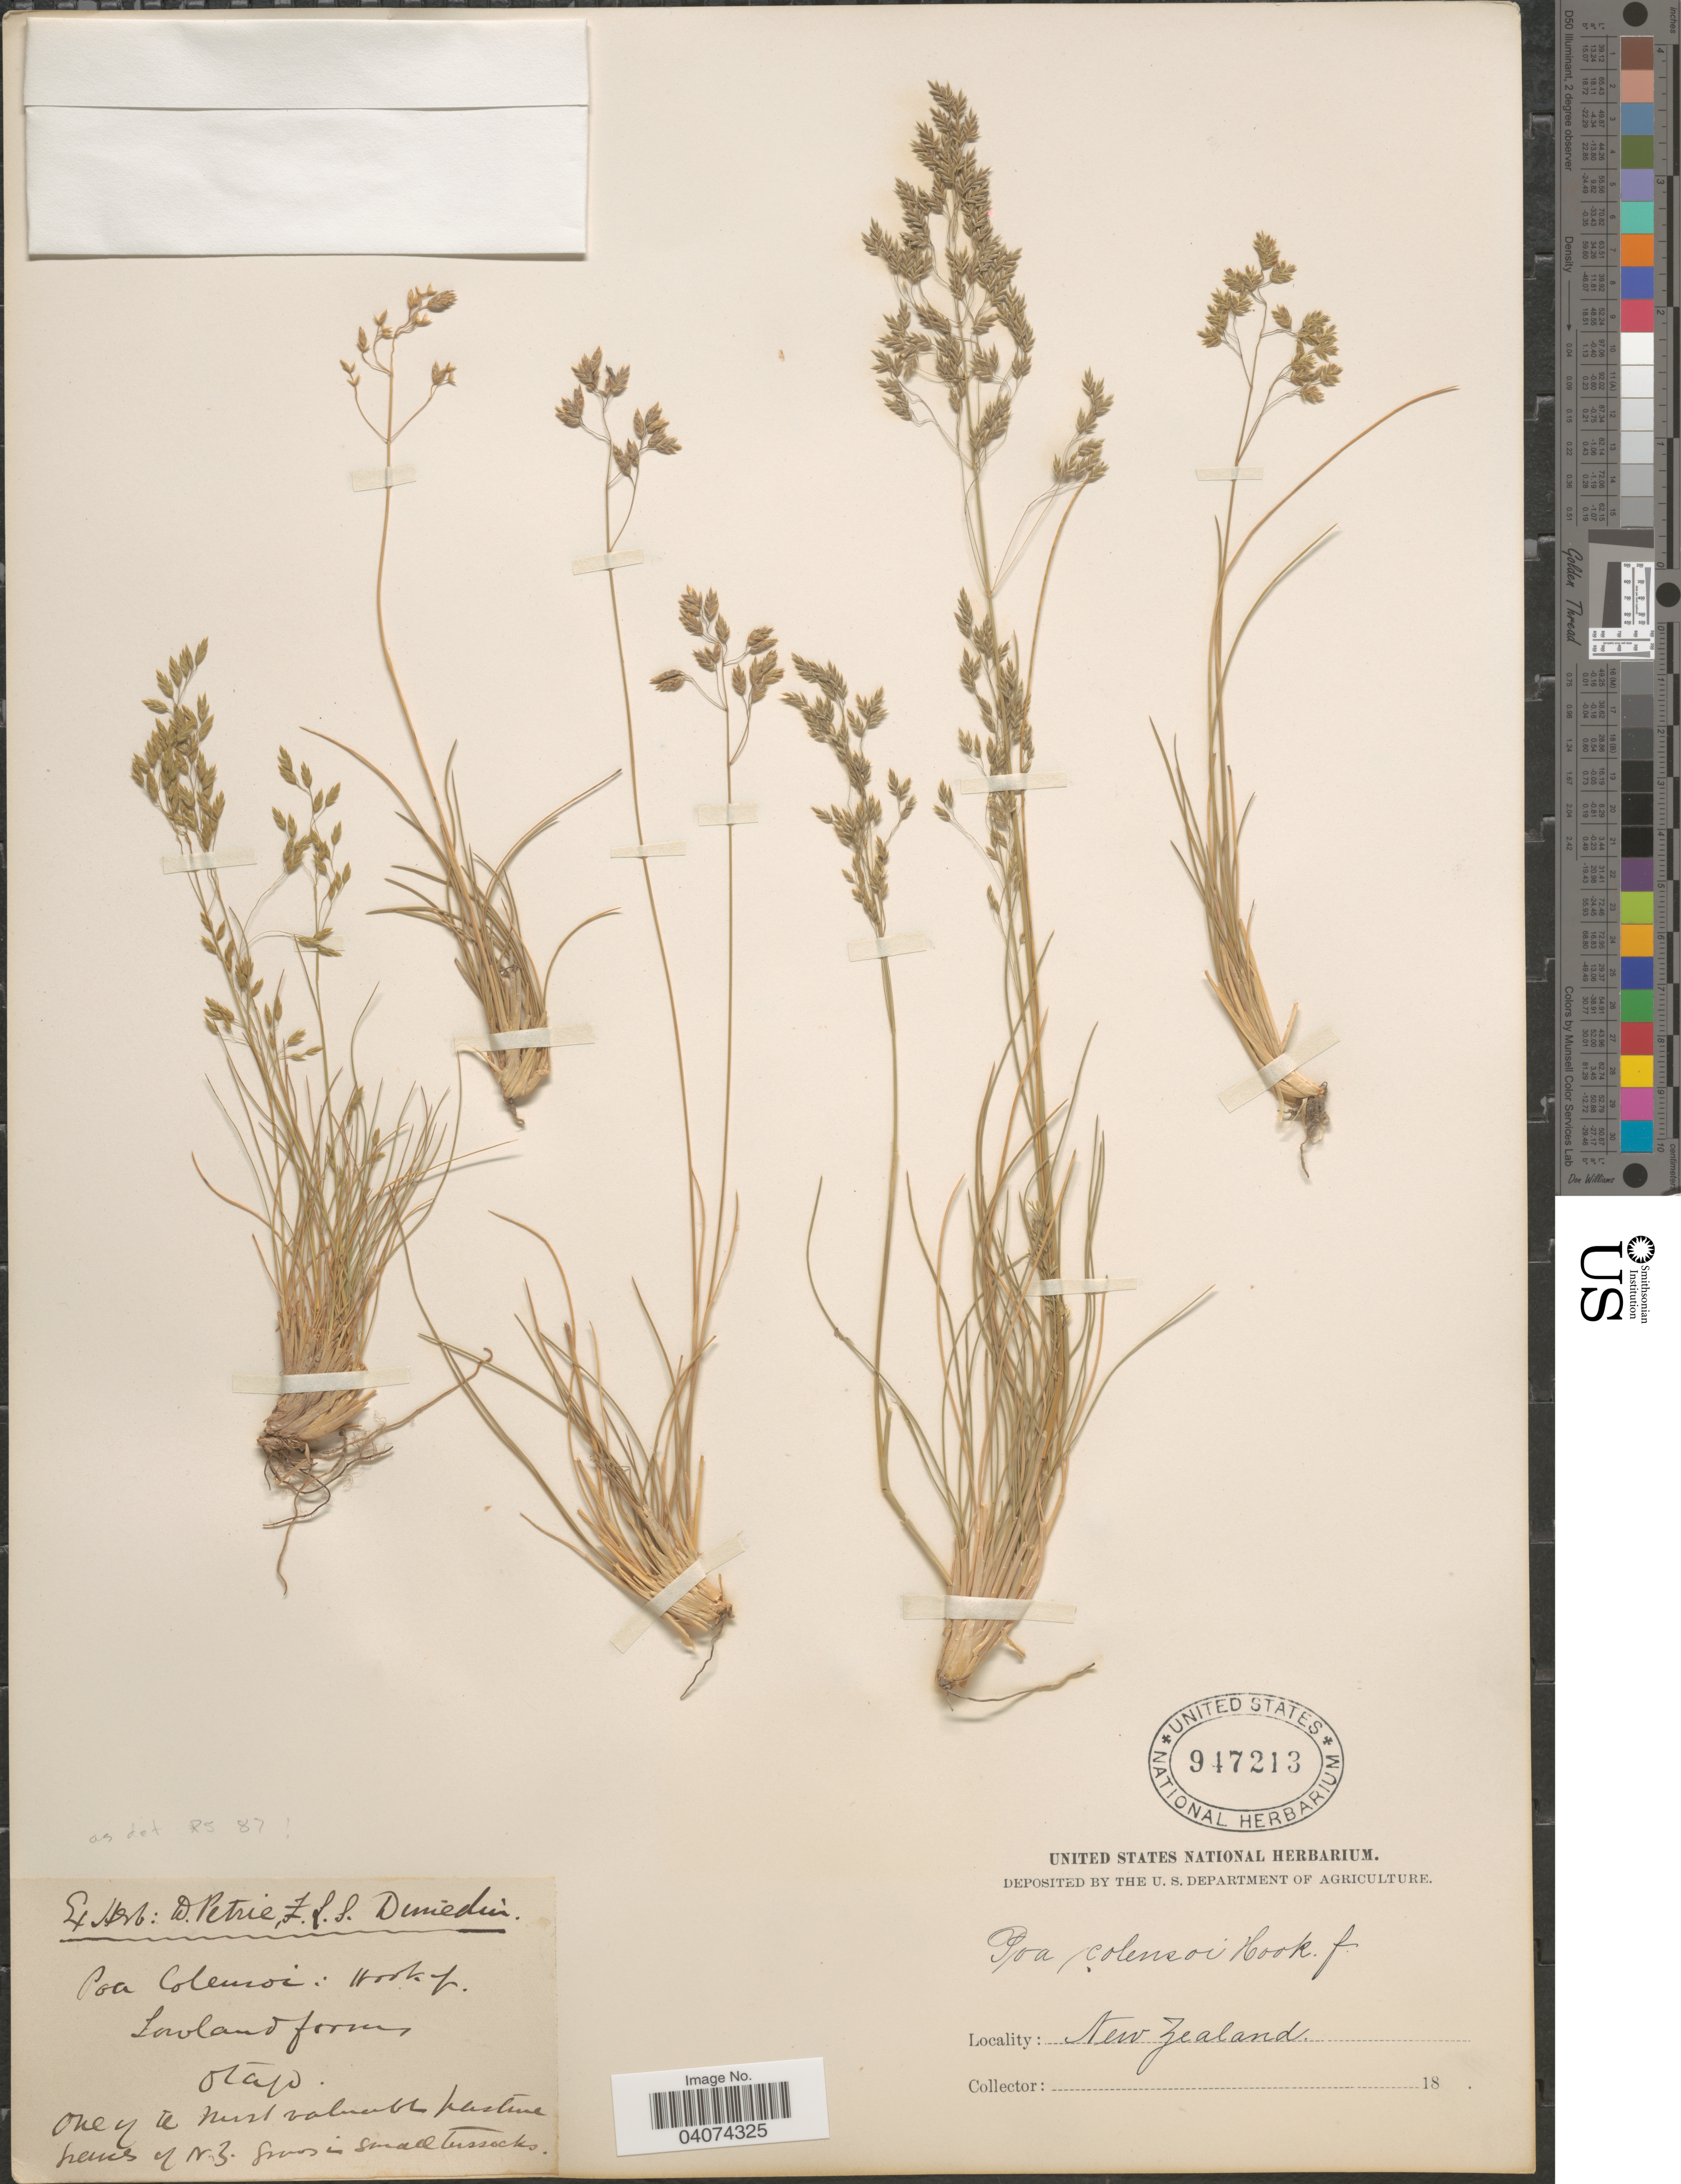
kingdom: Plantae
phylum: Tracheophyta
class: Liliopsida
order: Poales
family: Poaceae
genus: Poa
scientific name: Poa colensoi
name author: Hook. f.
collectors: Ex Herb D. Petrie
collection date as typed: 18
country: New Zealand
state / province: Otago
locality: Lowland farms. [unsure placement]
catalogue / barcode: US 947213